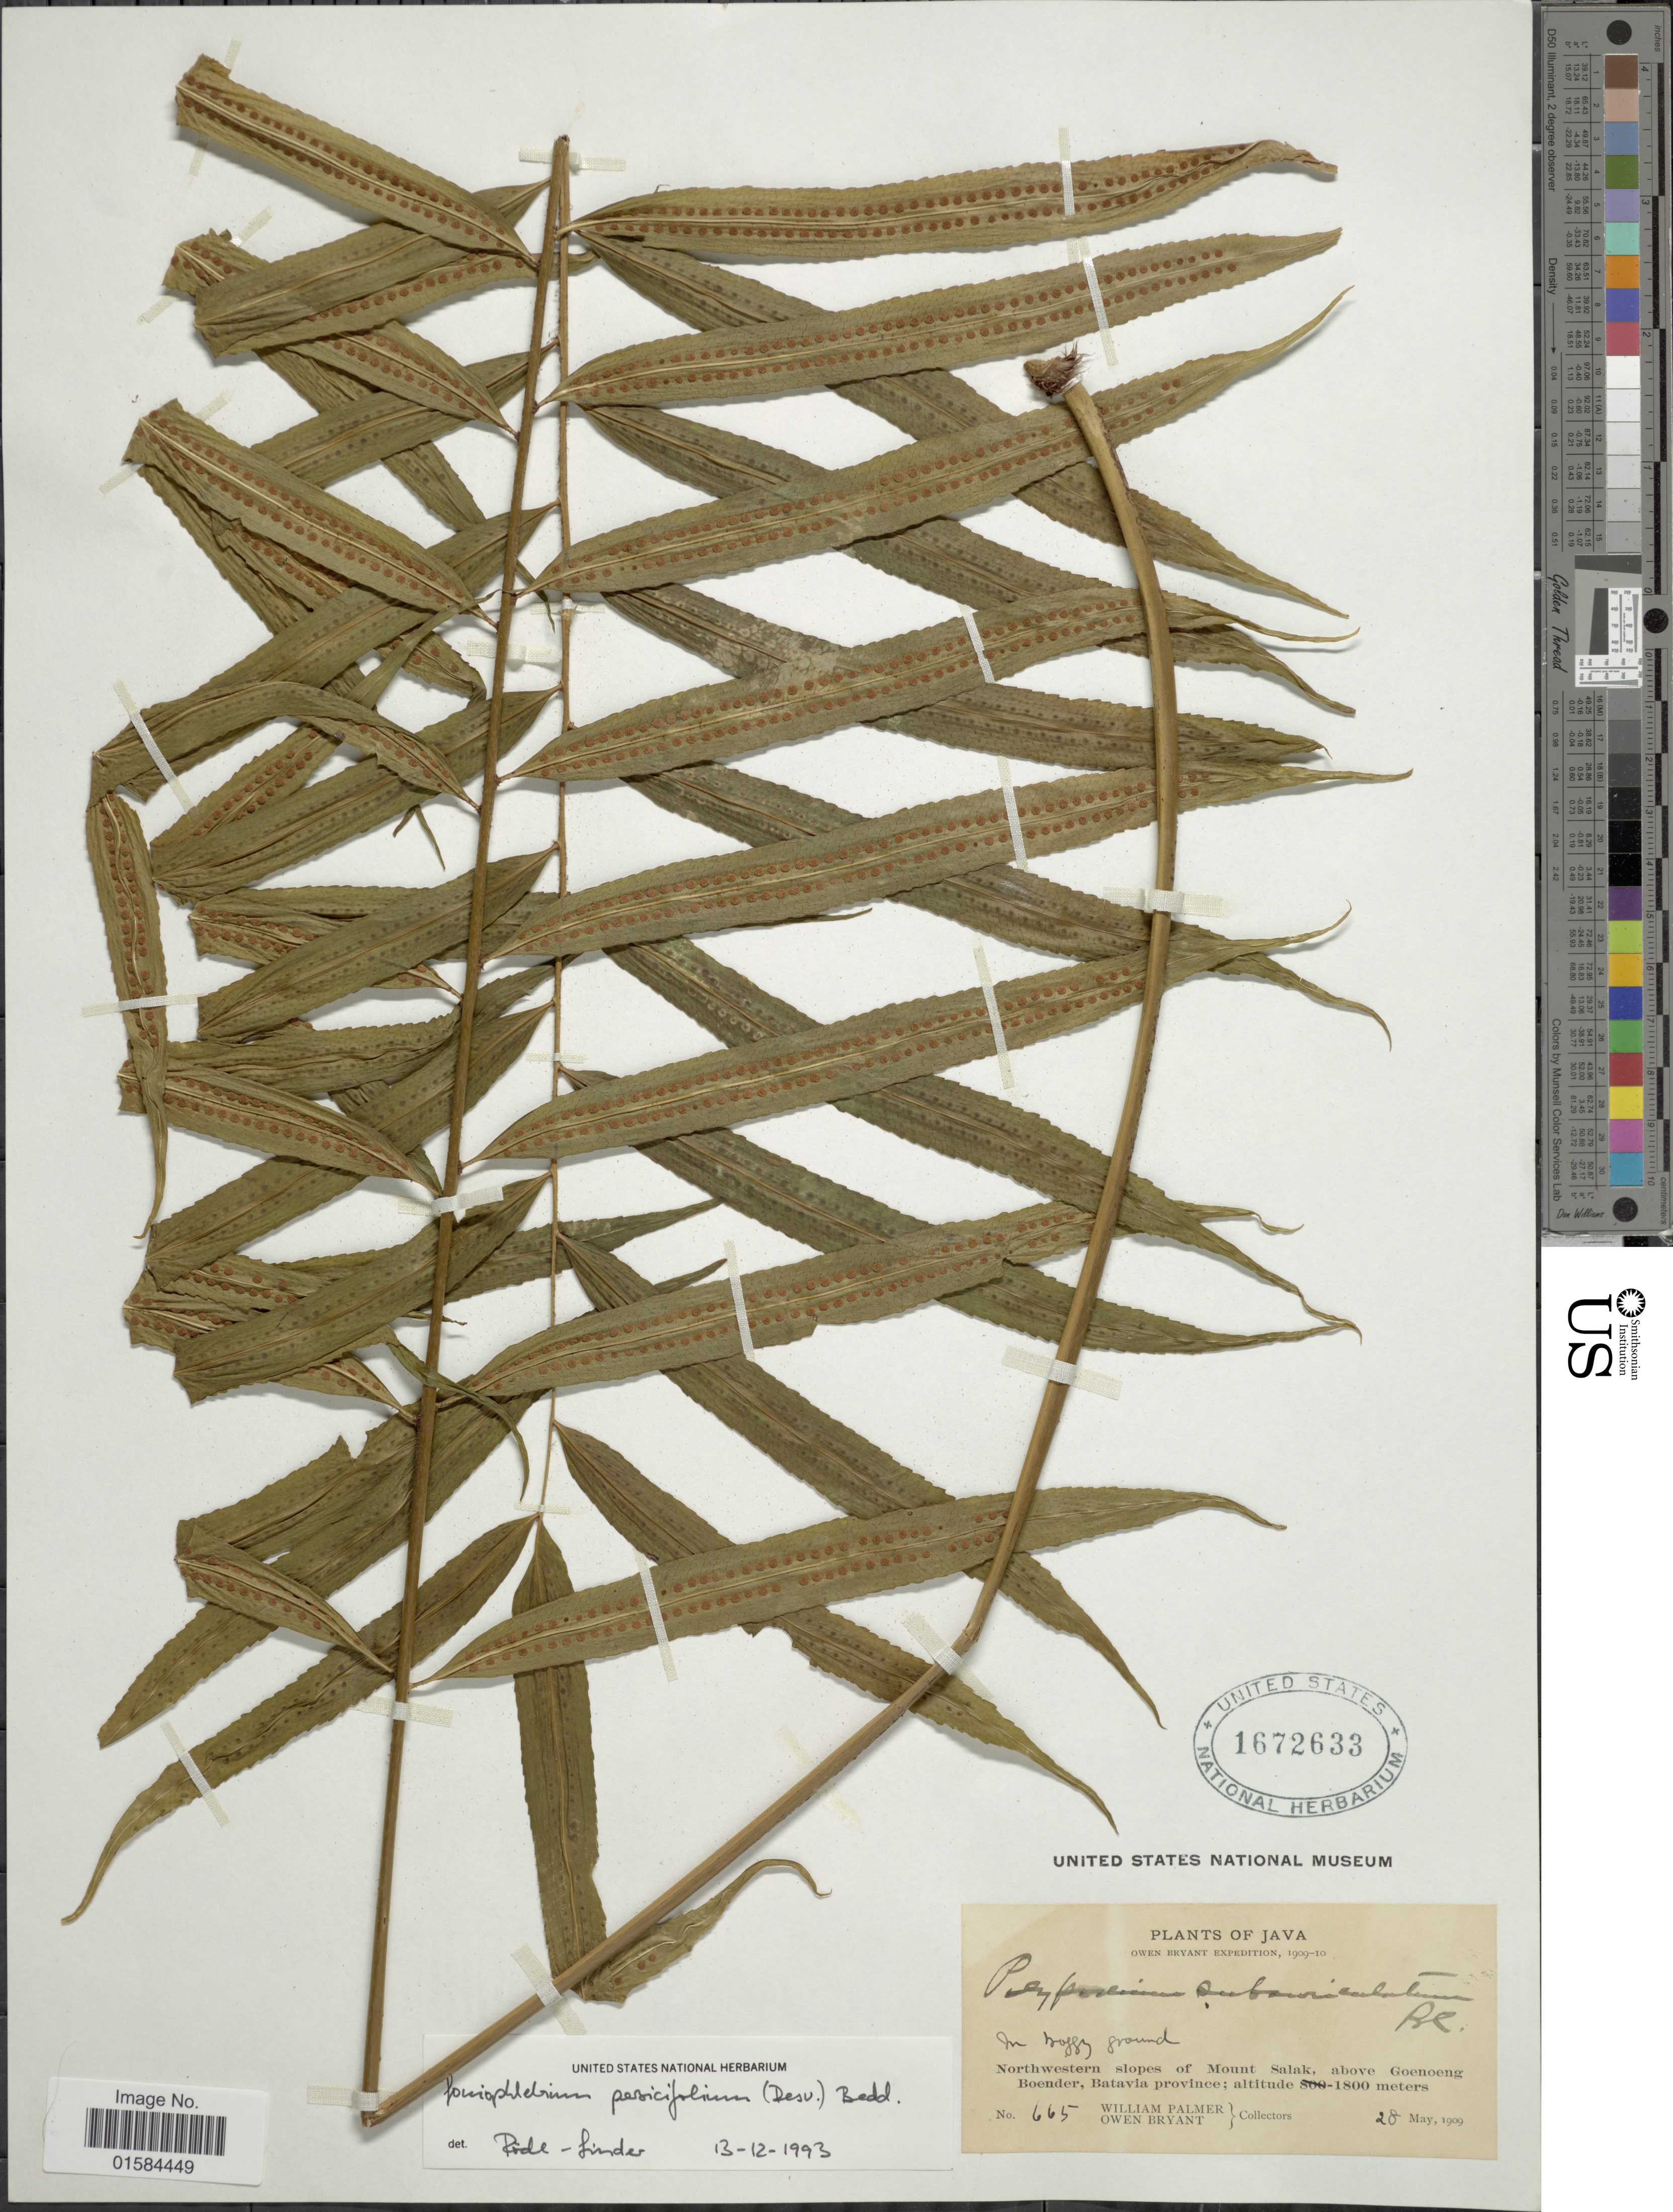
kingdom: Plantae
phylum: Tracheophyta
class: Polypodiopsida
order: Polypodiales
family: Polypodiaceae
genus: Goniophlebium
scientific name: Goniophlebium persicifolium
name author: (Desv.) Bedd.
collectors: W. Palmer & O. Bryant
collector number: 665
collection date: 1909-05-28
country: Indonesia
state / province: Java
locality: Northwestern slopes of Mount Salak, above Goenoeng Boender, Batavia province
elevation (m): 1800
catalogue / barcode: US 1672633